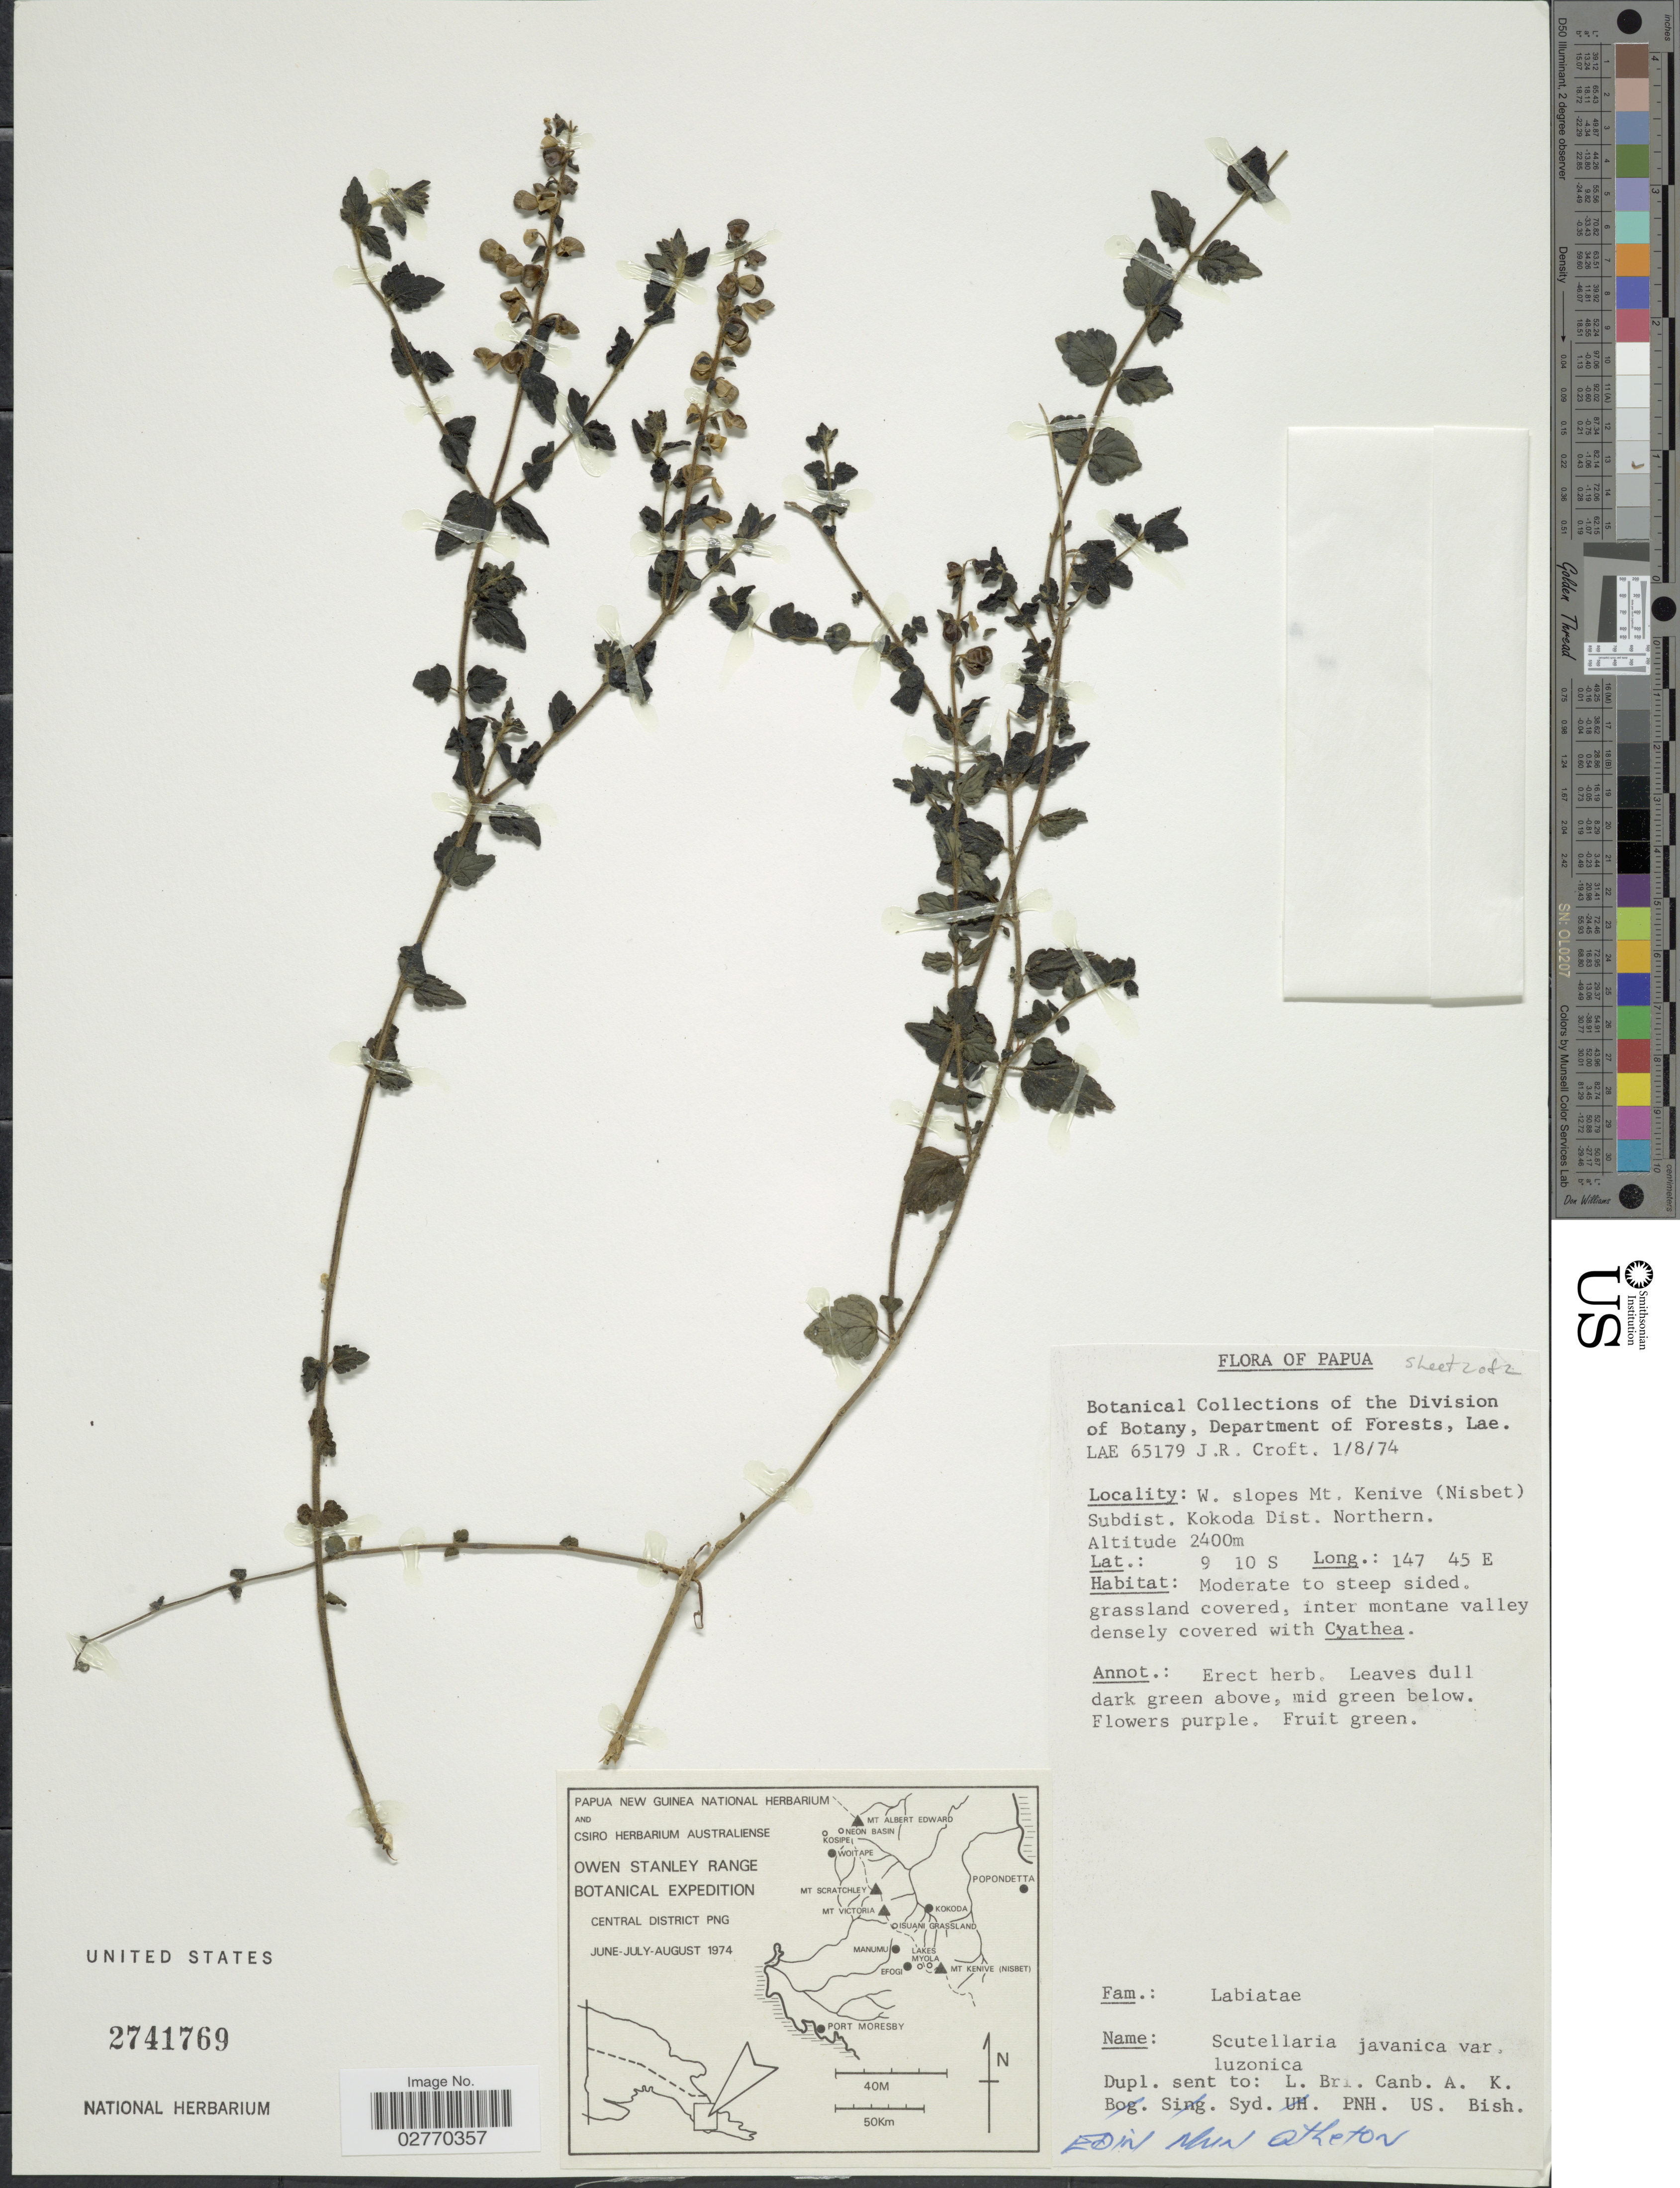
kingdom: Plantae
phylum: Tracheophyta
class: Magnoliopsida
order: Lamiales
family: Lamiaceae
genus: Scutellaria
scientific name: Scutellaria javanica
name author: Jungh.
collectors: J. R. Croft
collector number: LAE 65179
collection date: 1974-08-01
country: Papua New Guinea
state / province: Northern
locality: Papua. W. slopes Mt. Kenive (Nisbet) Subdist. Kokoda Dist. Northern.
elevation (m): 2400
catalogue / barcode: US 2741769